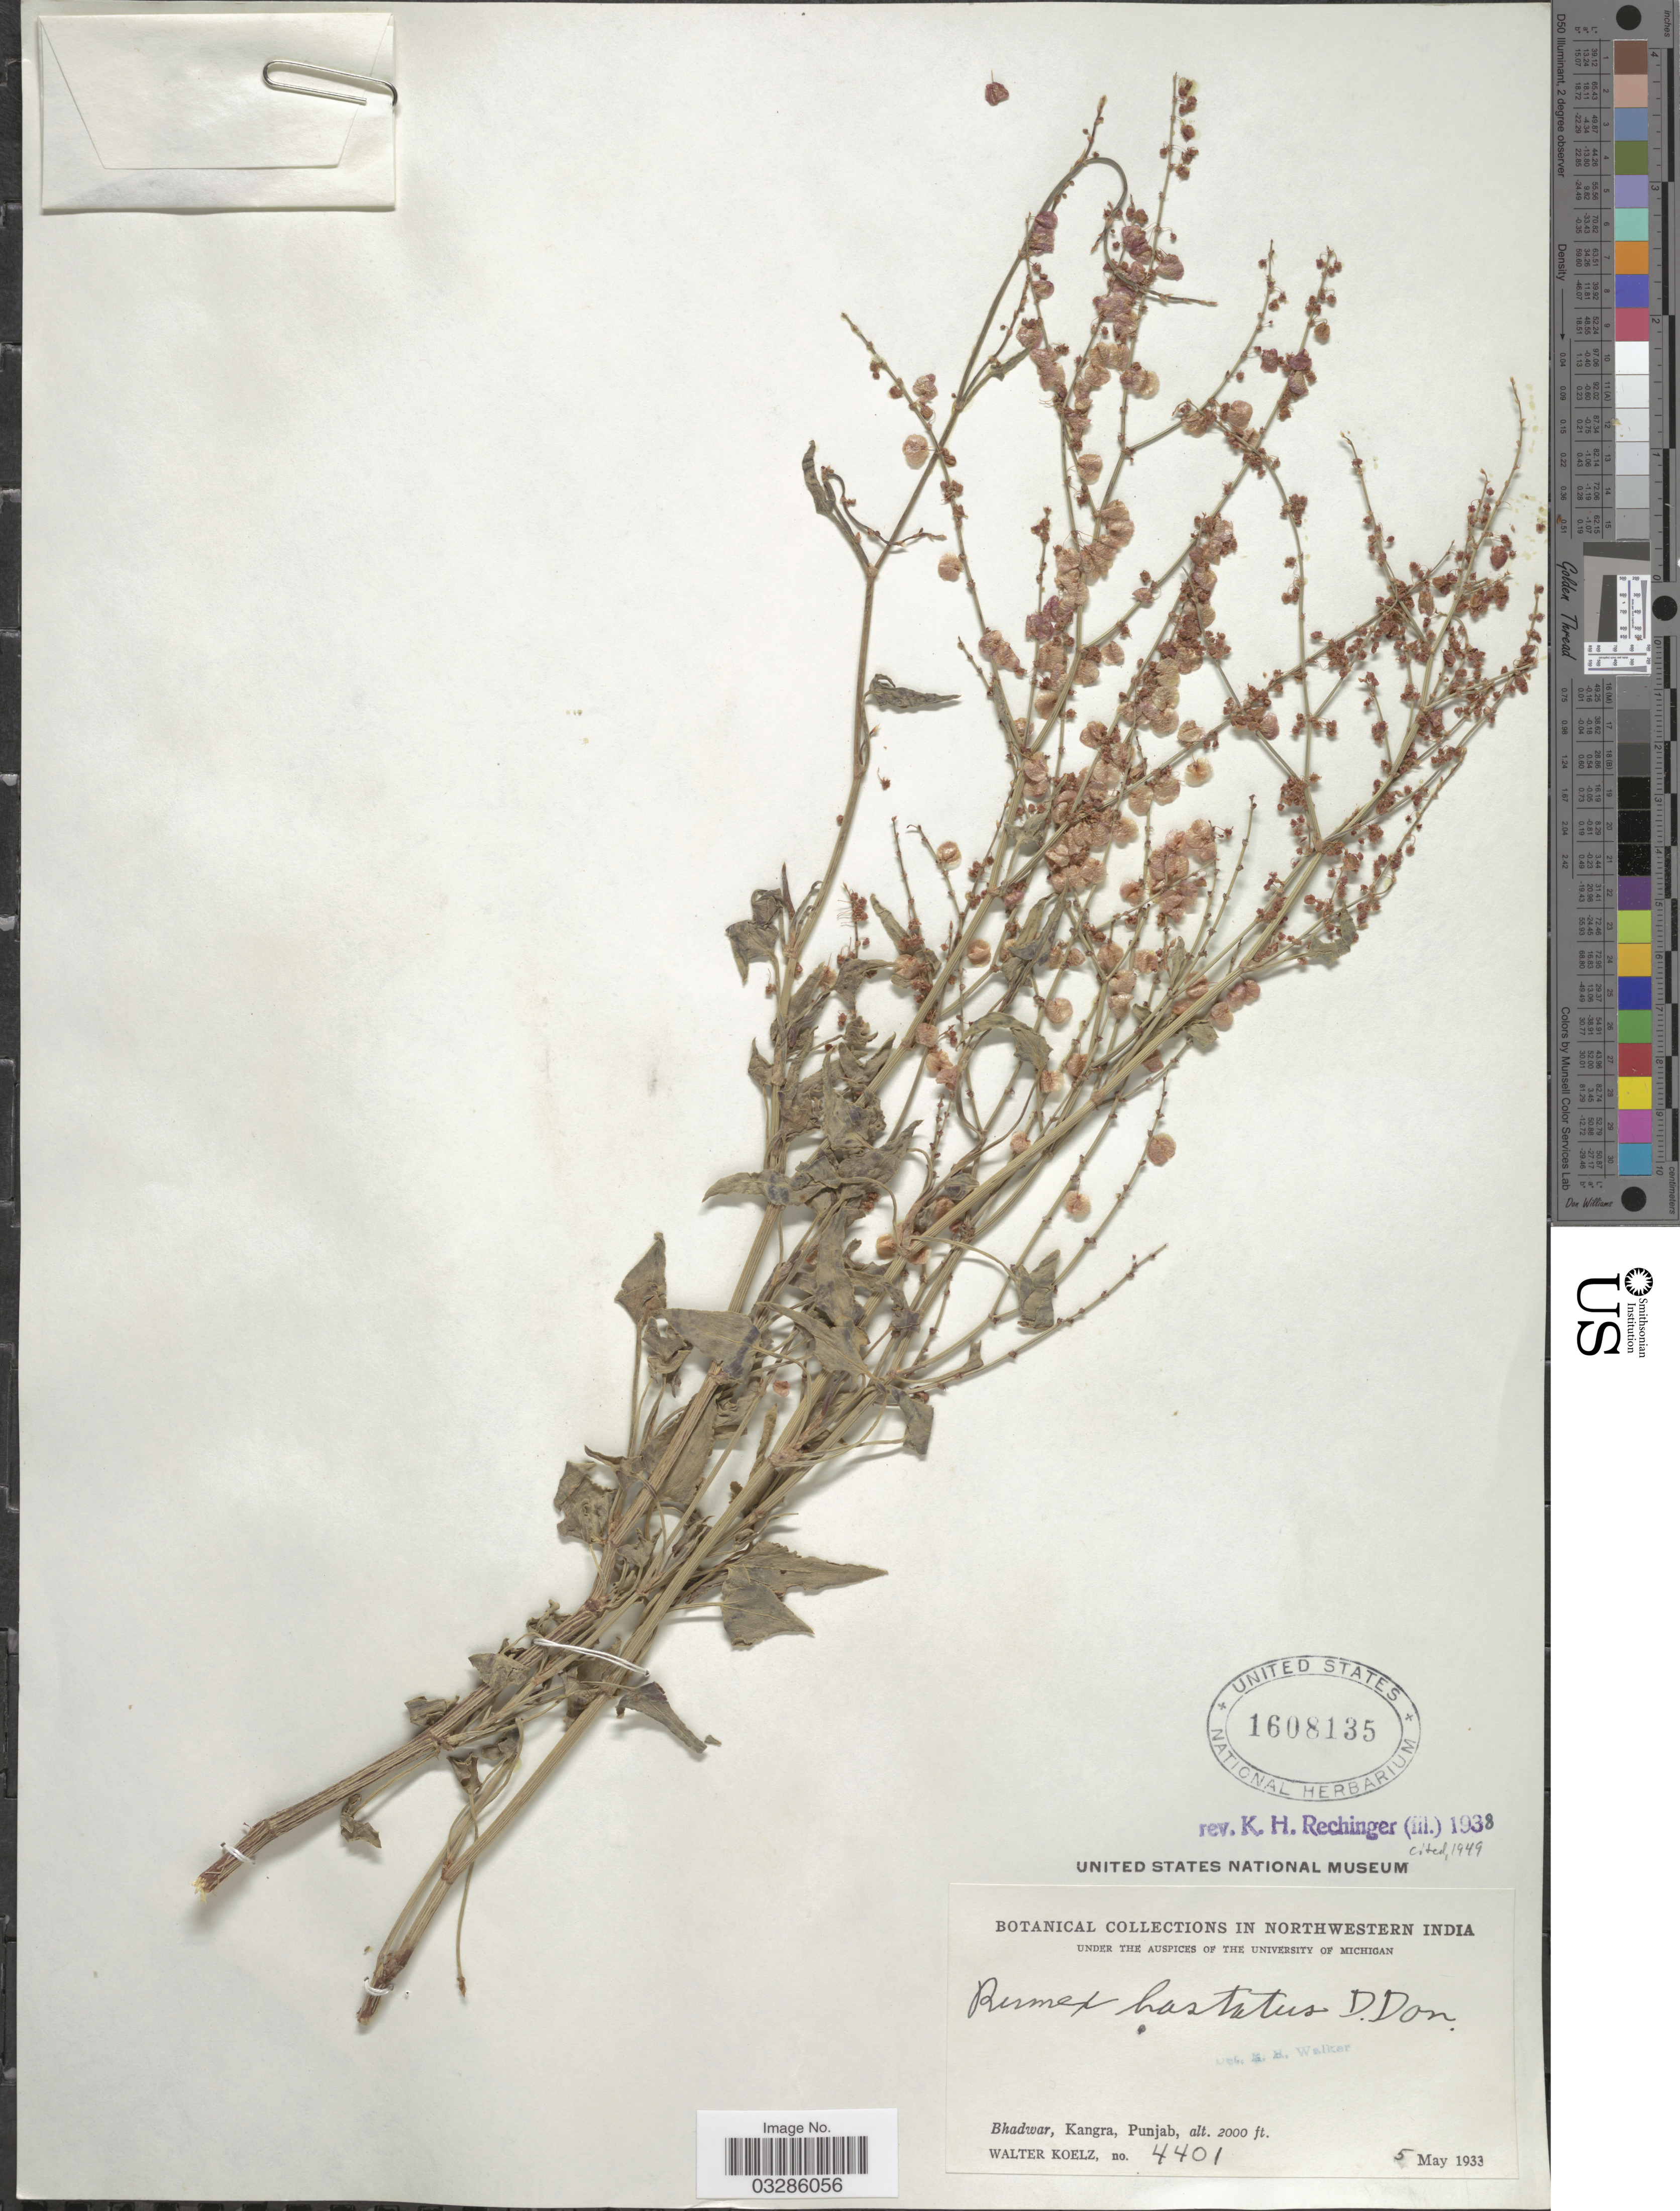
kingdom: Plantae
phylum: Tracheophyta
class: Magnoliopsida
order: Caryophyllales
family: Polygonaceae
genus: Rumex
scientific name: Rumex hastatus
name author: D. Don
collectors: W. N. Koelz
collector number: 4401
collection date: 1933-05-05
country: India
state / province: Punjab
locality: Northwestern India, Bhadwar, Kangra.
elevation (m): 610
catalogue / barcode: US 1608135